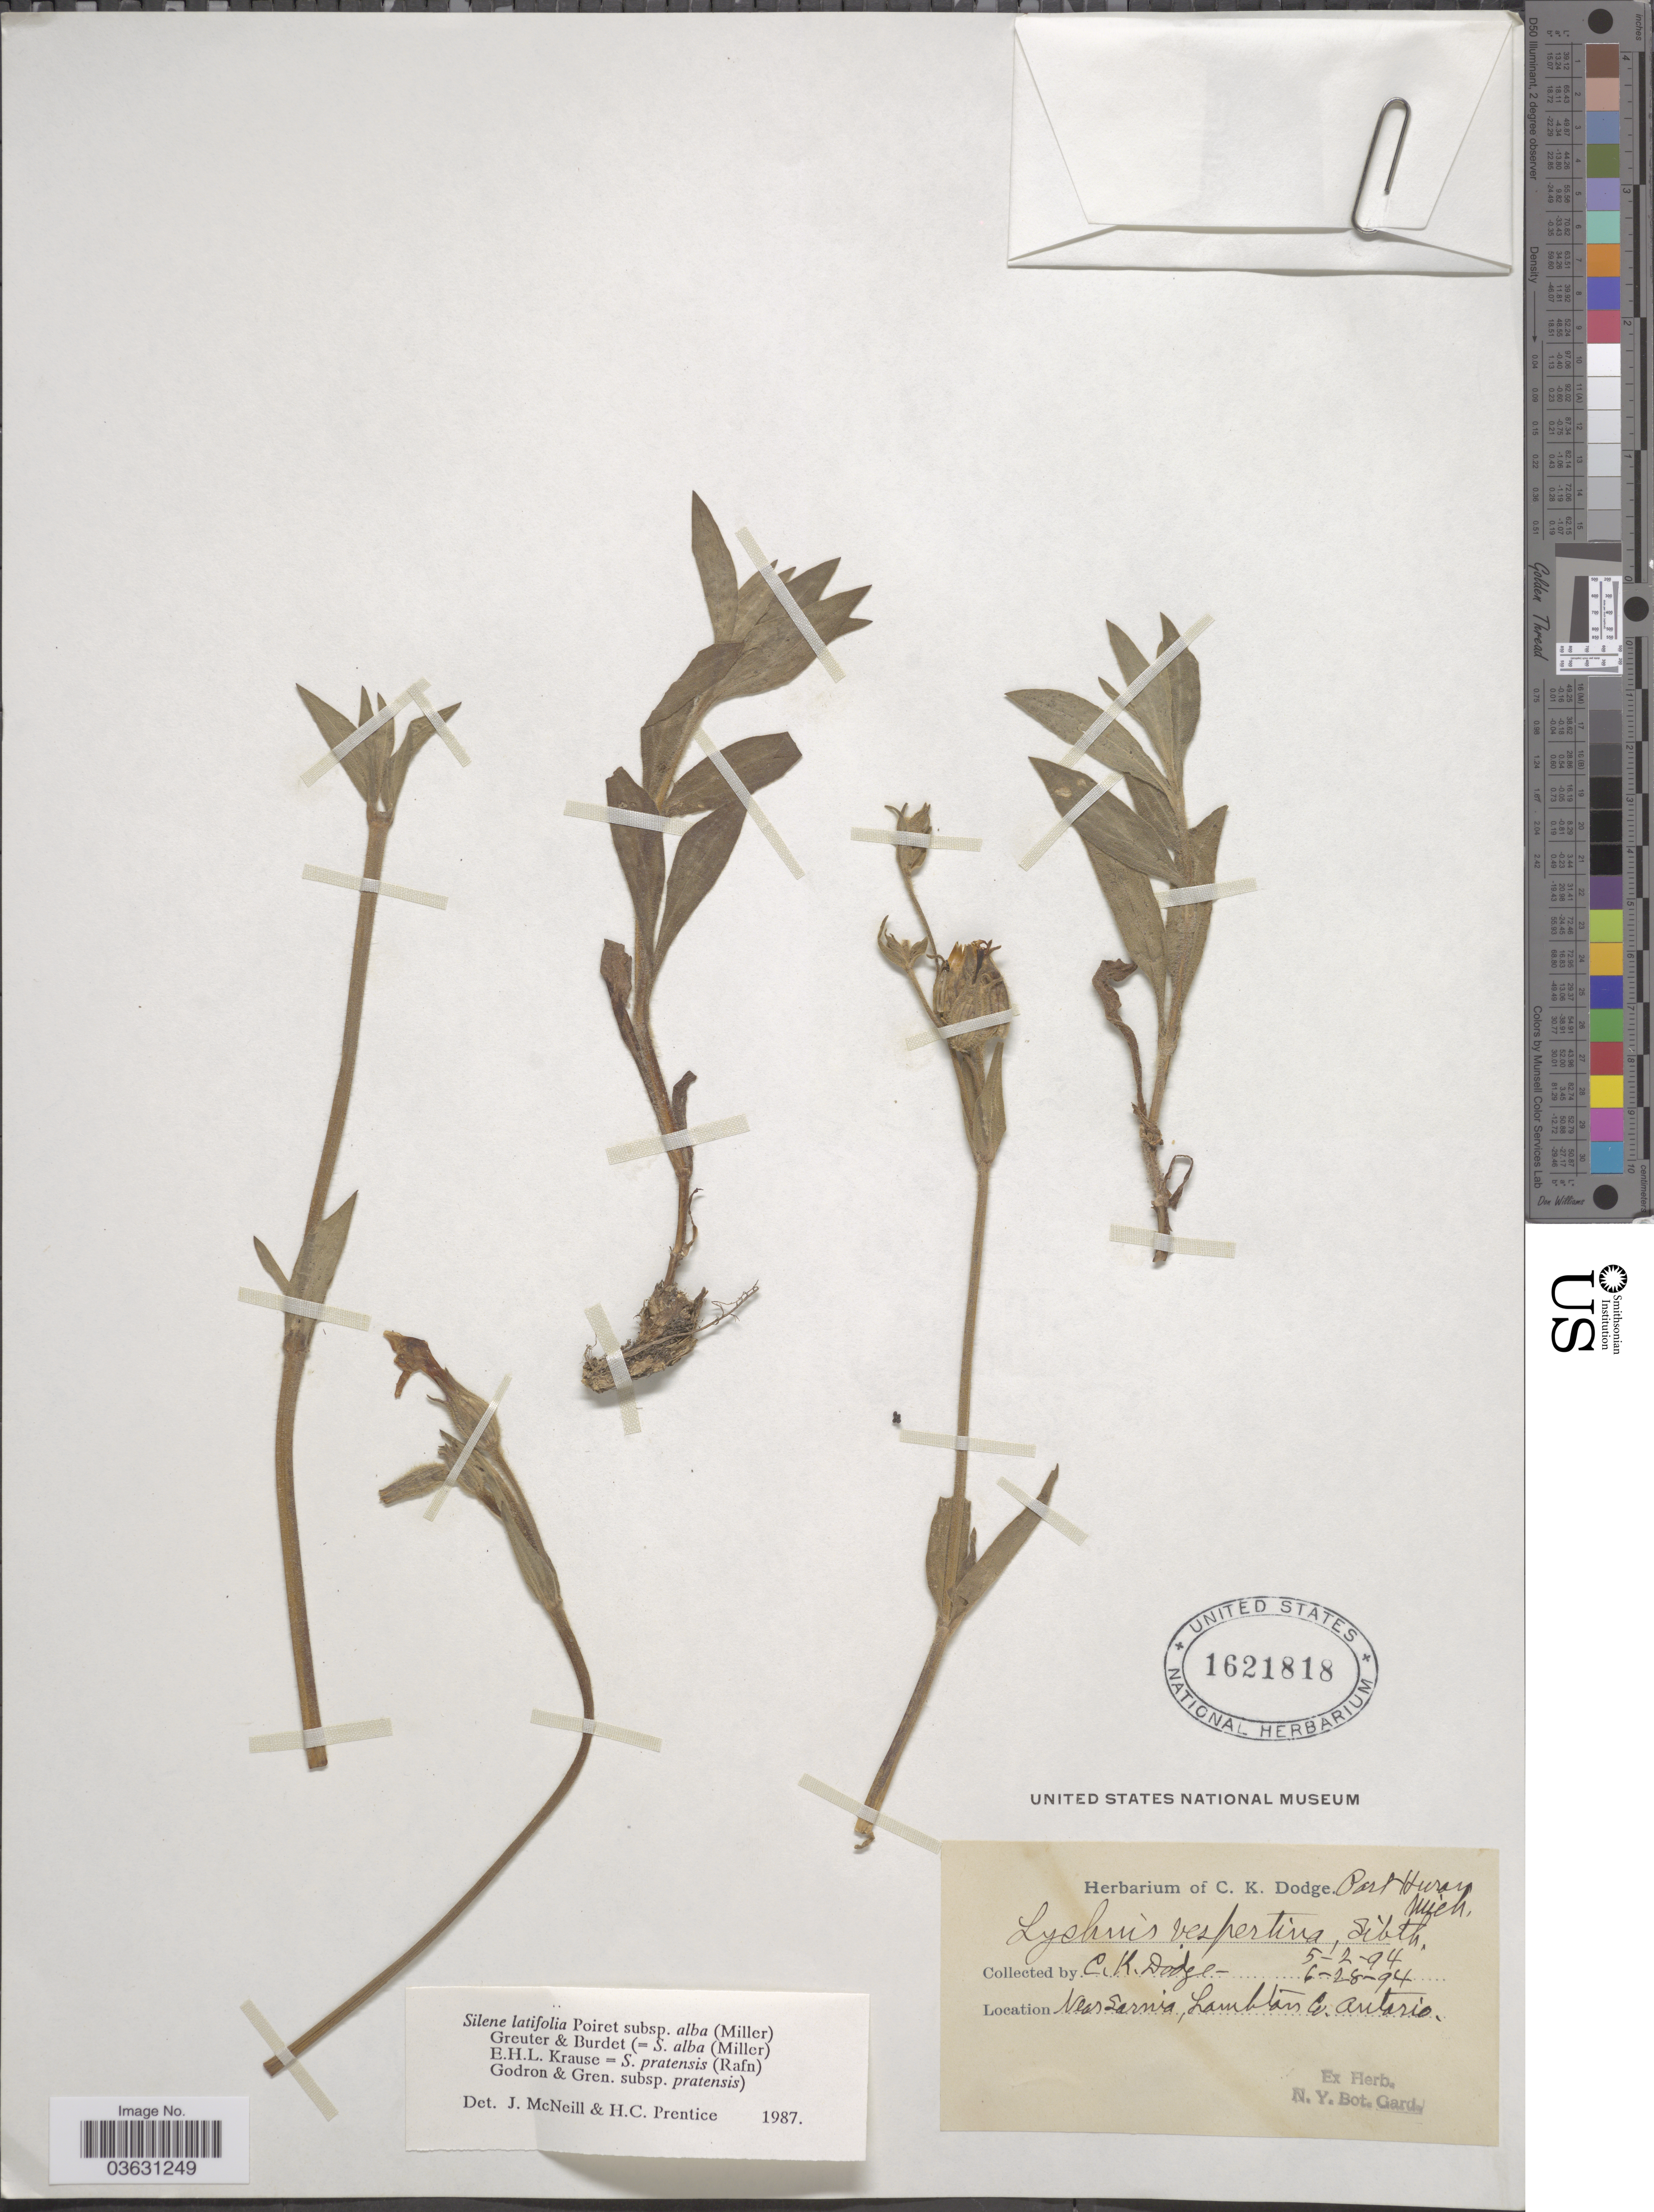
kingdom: Plantae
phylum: Tracheophyta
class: Magnoliopsida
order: Caryophyllales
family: Caryophyllaceae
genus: Silene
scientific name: Silene latifolia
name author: Poir.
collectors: C. Dodge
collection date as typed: Transcribed d/m/y: 2/5/94 to 28/6/94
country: Canada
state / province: Ontario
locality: Port Huron Mich. Near Sarnia, Lambton Co.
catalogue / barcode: US 1621818